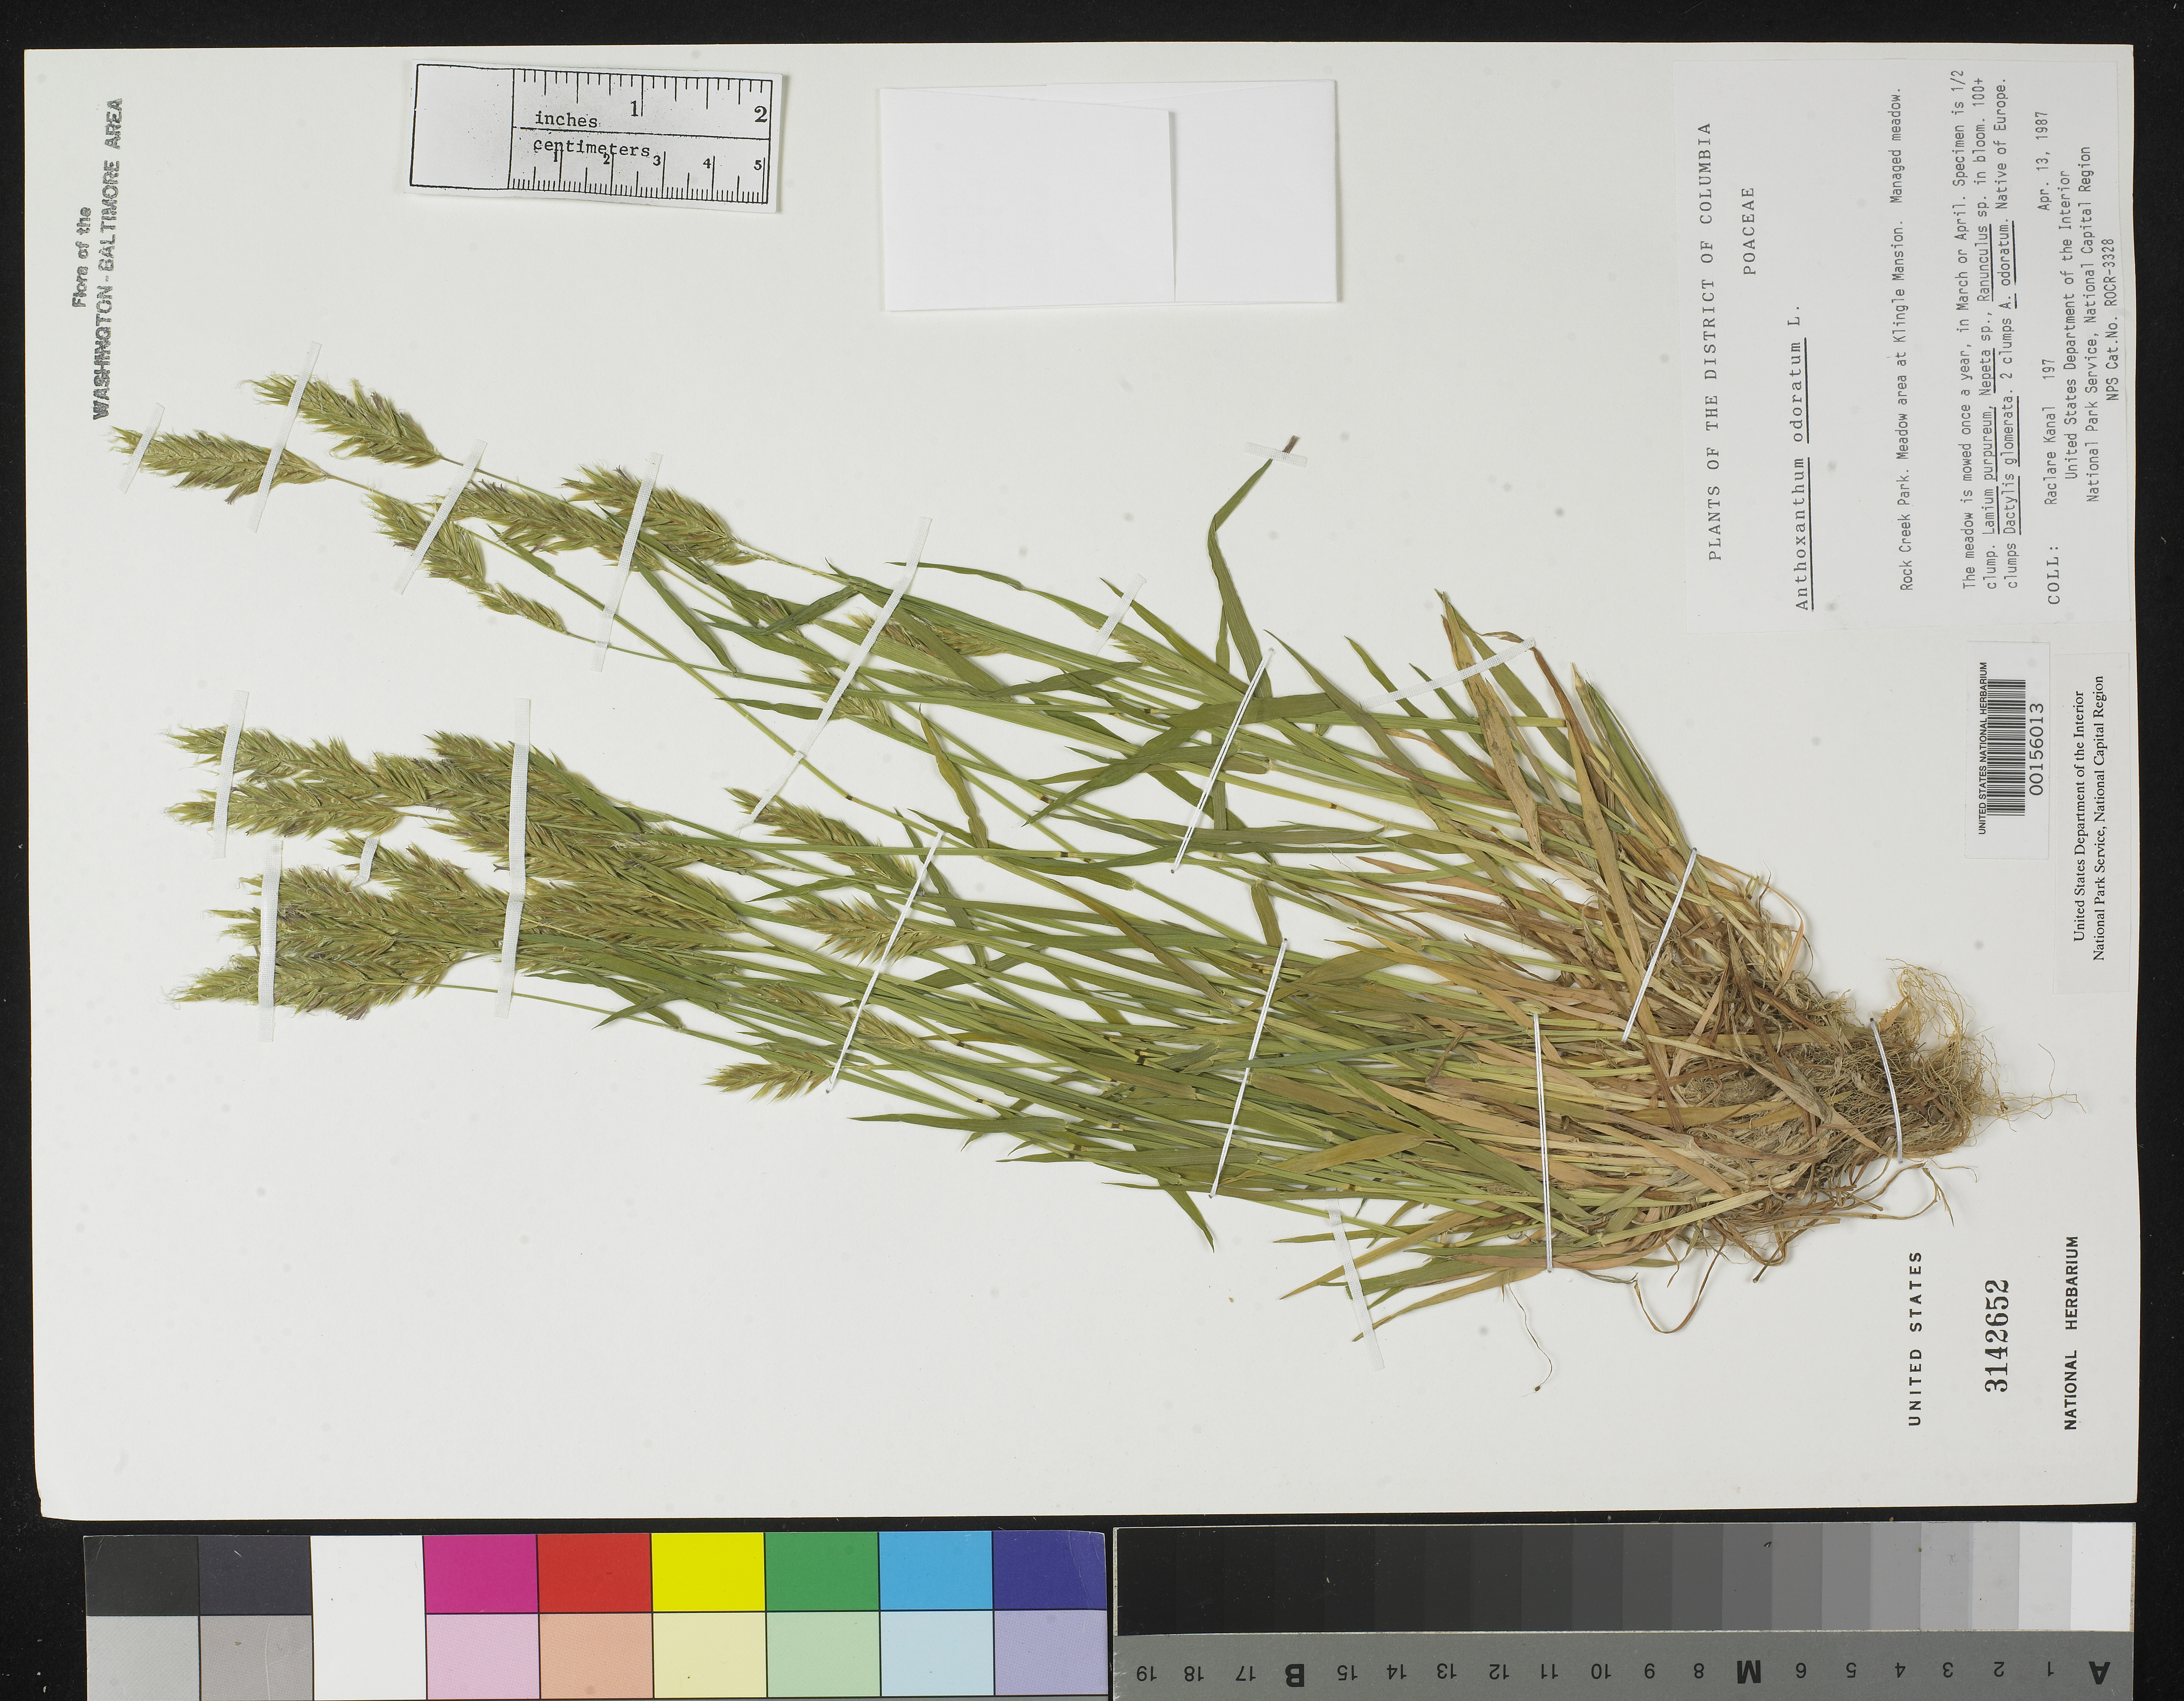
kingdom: Plantae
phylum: Tracheophyta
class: Liliopsida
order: Poales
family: Poaceae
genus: Anthoxanthum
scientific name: Anthoxanthum odoratum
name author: L.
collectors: R. Kanal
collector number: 197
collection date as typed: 13 Apr 1987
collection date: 1987-04-13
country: United States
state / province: District of Columbia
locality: Rock Creek Park, Klingle Mansion Rock Creek Park and Vicinity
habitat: Mowed meadow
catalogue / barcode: US 3142652